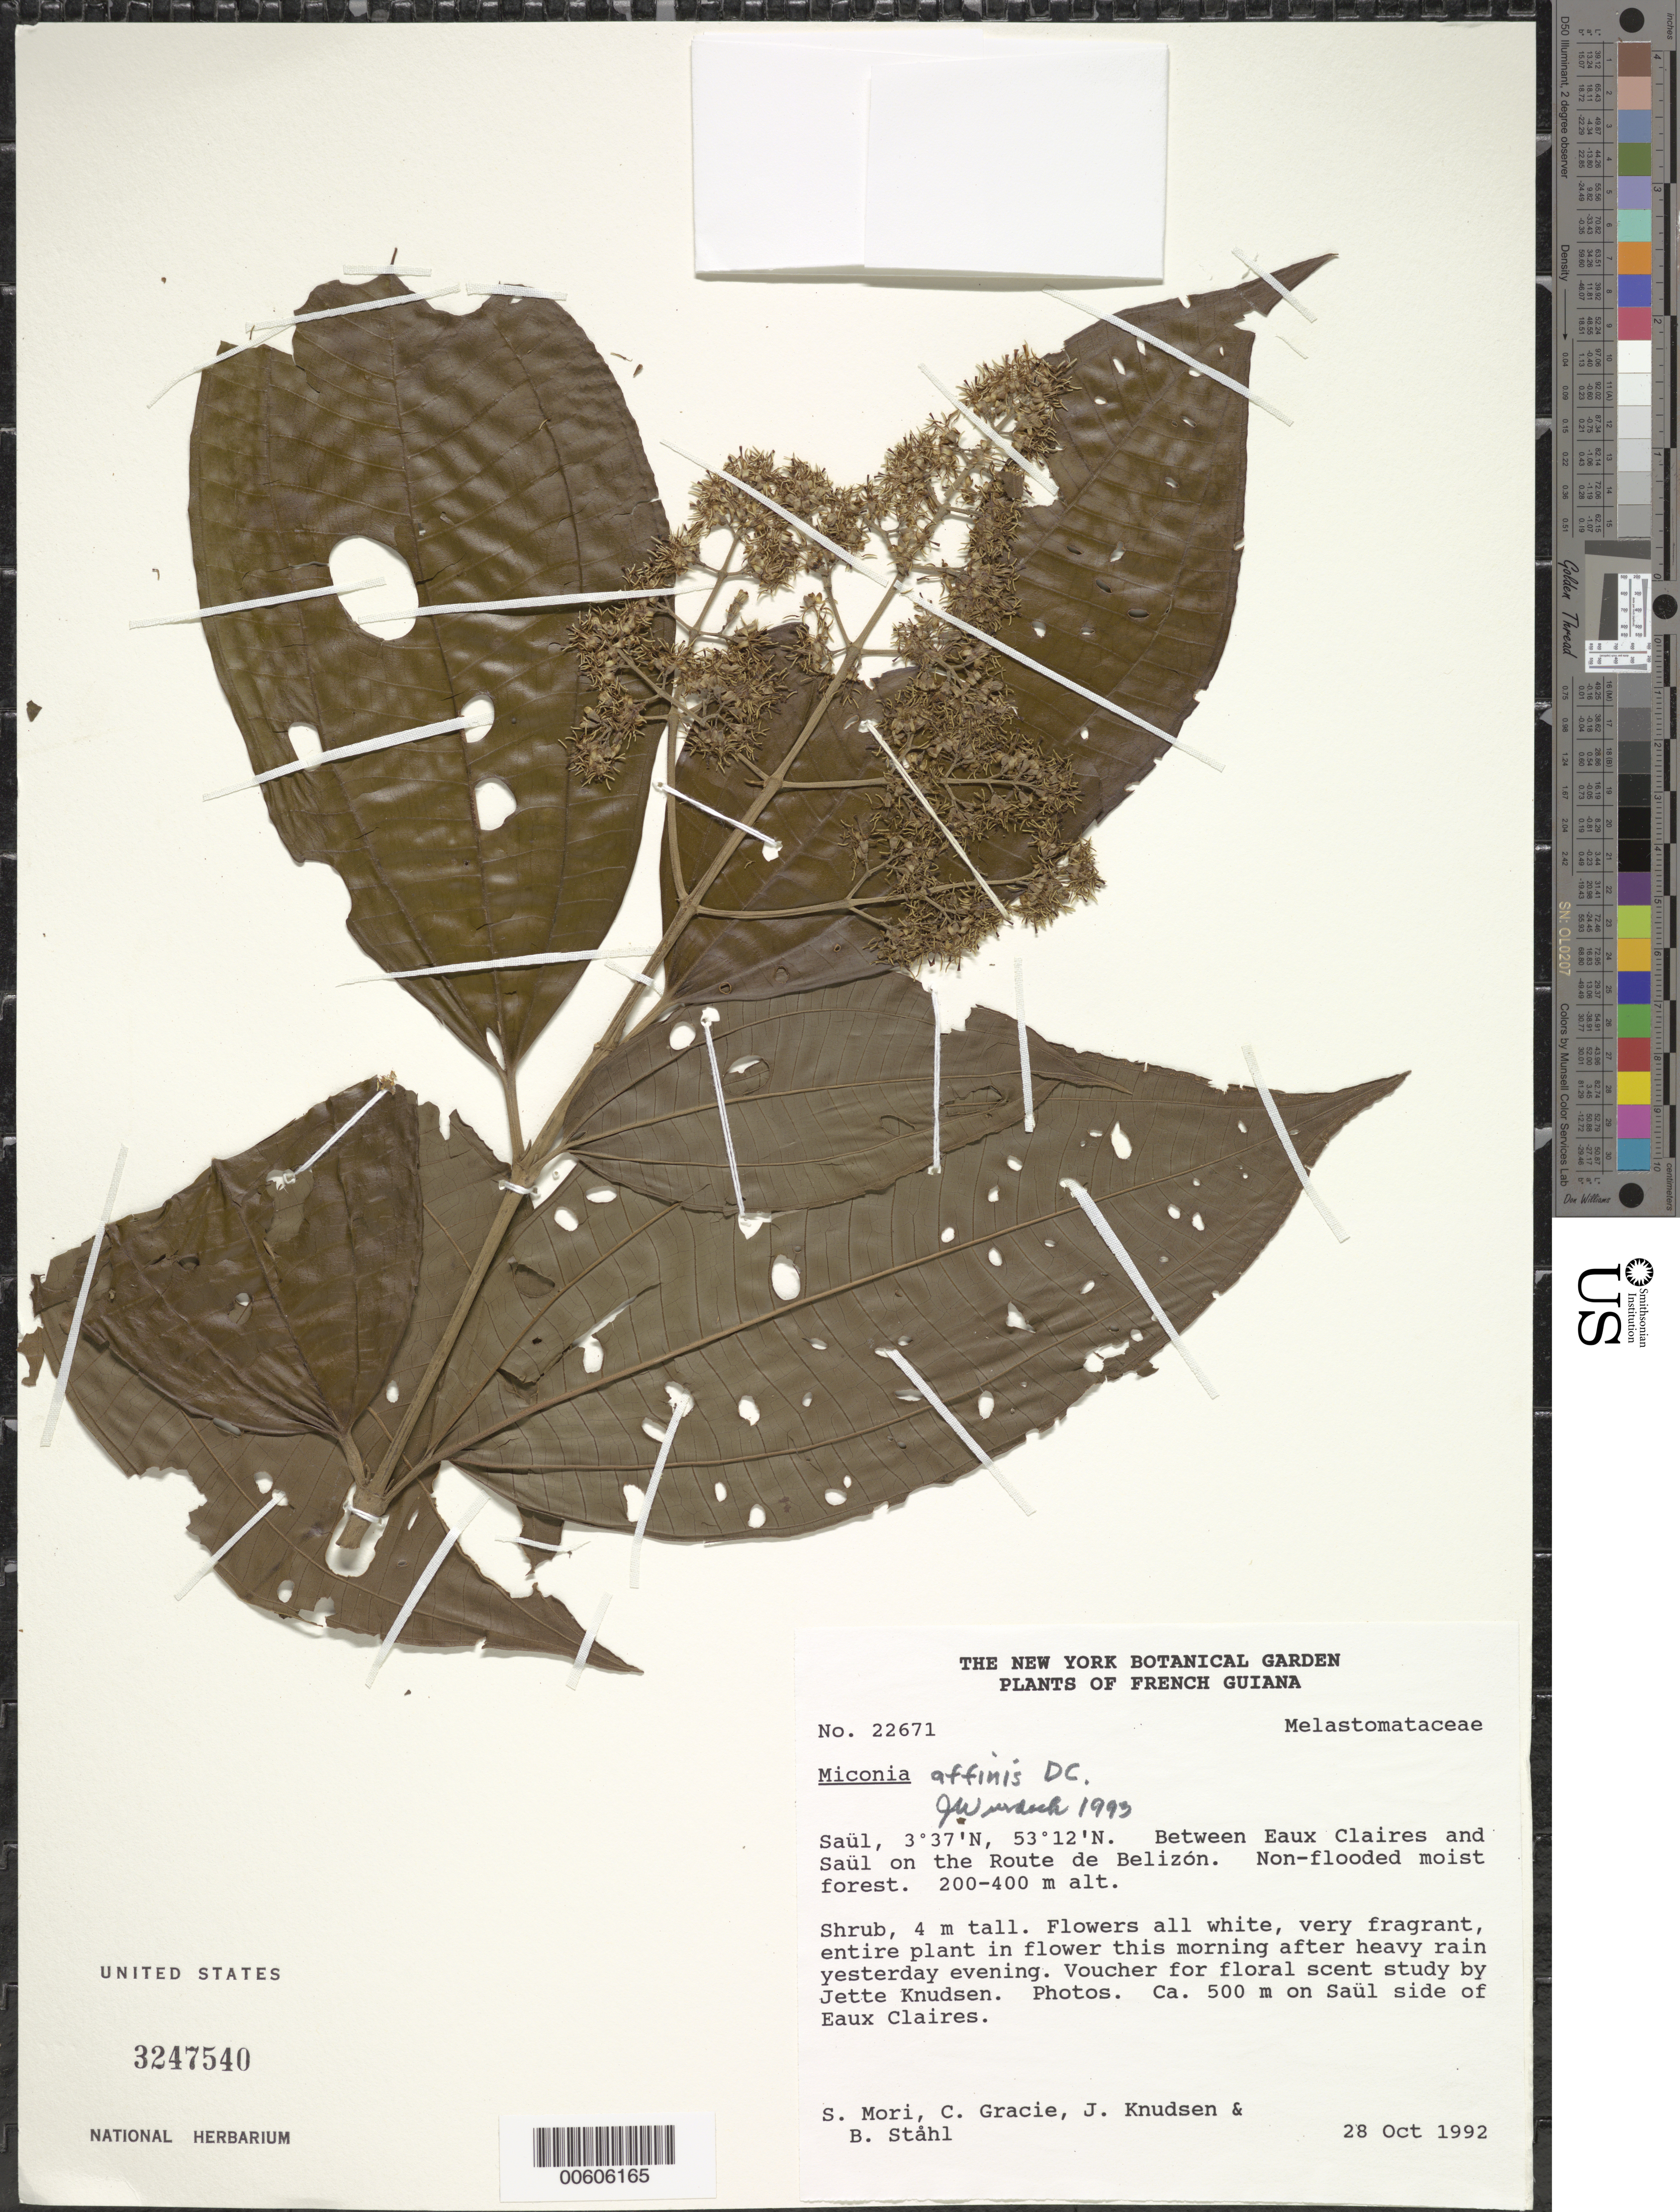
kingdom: Plantae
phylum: Tracheophyta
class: Magnoliopsida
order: Myrtales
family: Melastomataceae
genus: Miconia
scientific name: Miconia affinis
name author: DC.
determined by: Wurdack, John J., (US), US (UNITED STATES)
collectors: S. Mori, C. A. Gracie, J. Knudsen & B. Ståhl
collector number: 22671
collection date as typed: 28-Oct-92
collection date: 1992-10-28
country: French Guiana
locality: Saül, between Eaux Claires and Saül on the Route de Belizon; ca 500m on Saul side of Eaux Claires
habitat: Non-flooded moist forest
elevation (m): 200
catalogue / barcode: US 3247540